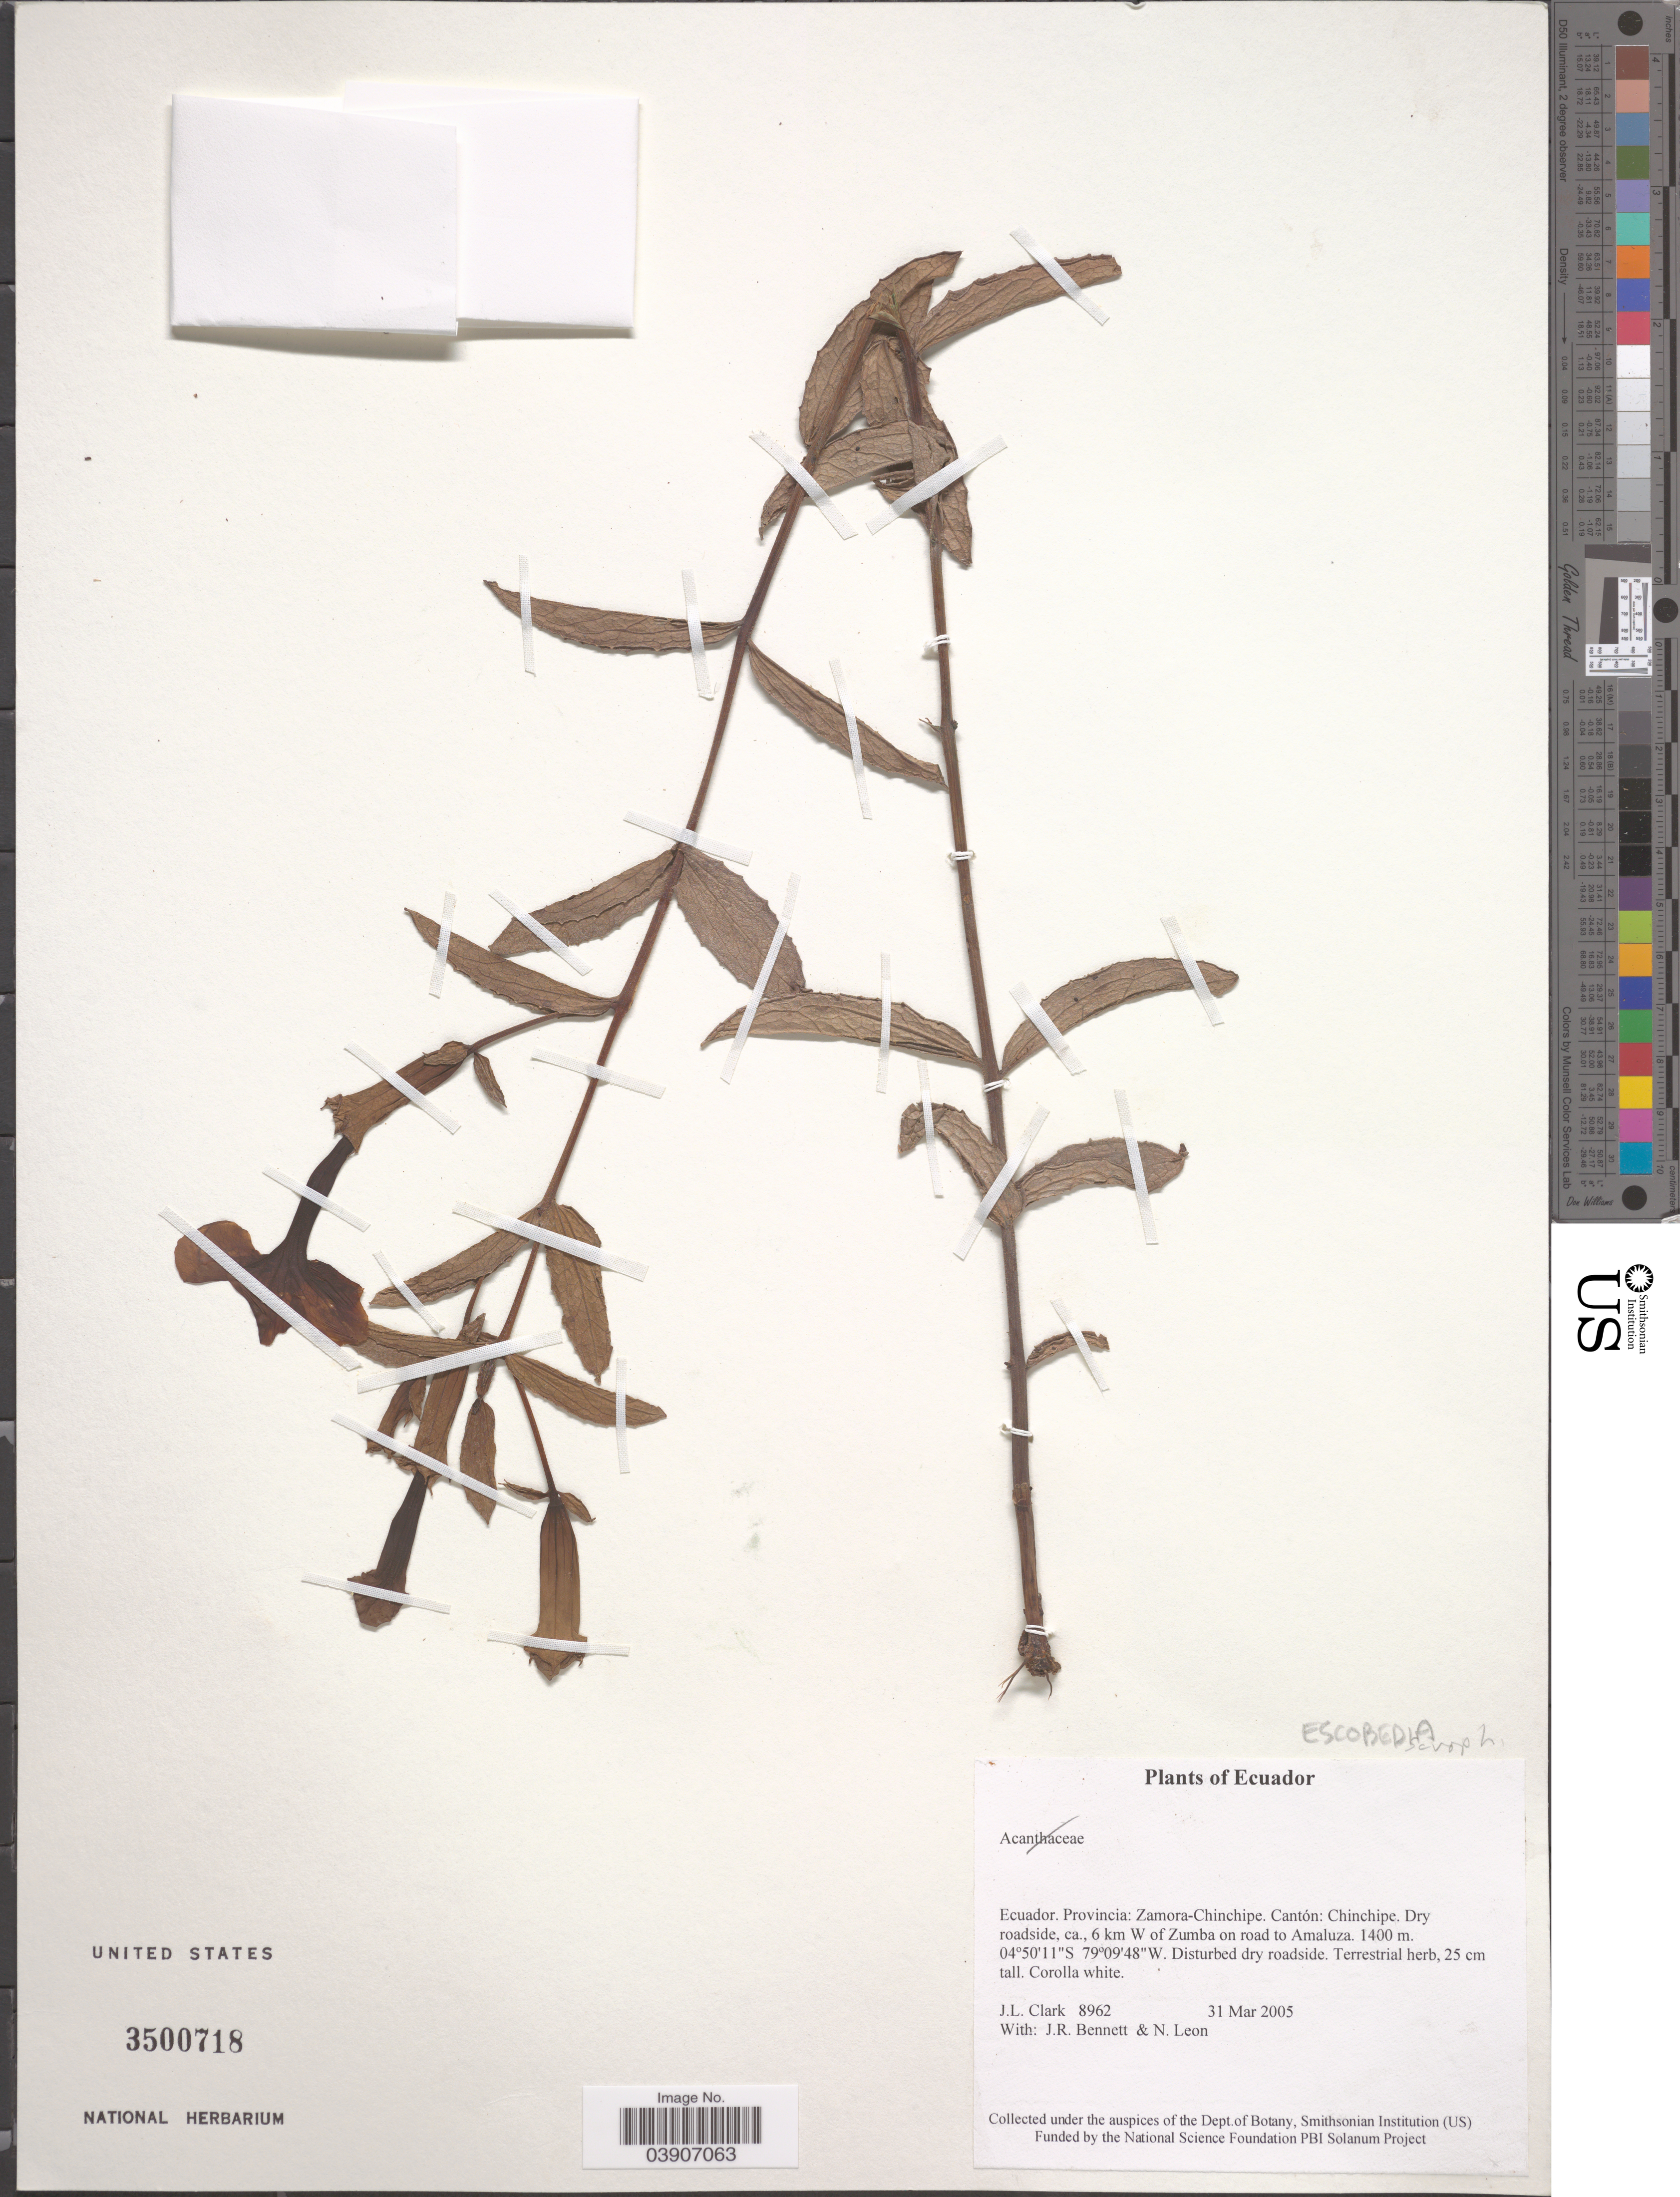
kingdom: Plantae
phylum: Tracheophyta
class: Magnoliopsida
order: Lamiales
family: Orobanchaceae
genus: Escobedia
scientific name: Escobedia sp.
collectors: J. L. Clark, J. R. Bennett & N. Leon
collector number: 8962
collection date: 2005-03-31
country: Ecuador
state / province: Zamora-Chinchipe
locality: Cantón: Chinchipe. Dry roadside, ca., 6 km W of Zumba on road to Amaluza.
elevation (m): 1400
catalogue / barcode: US 3500718